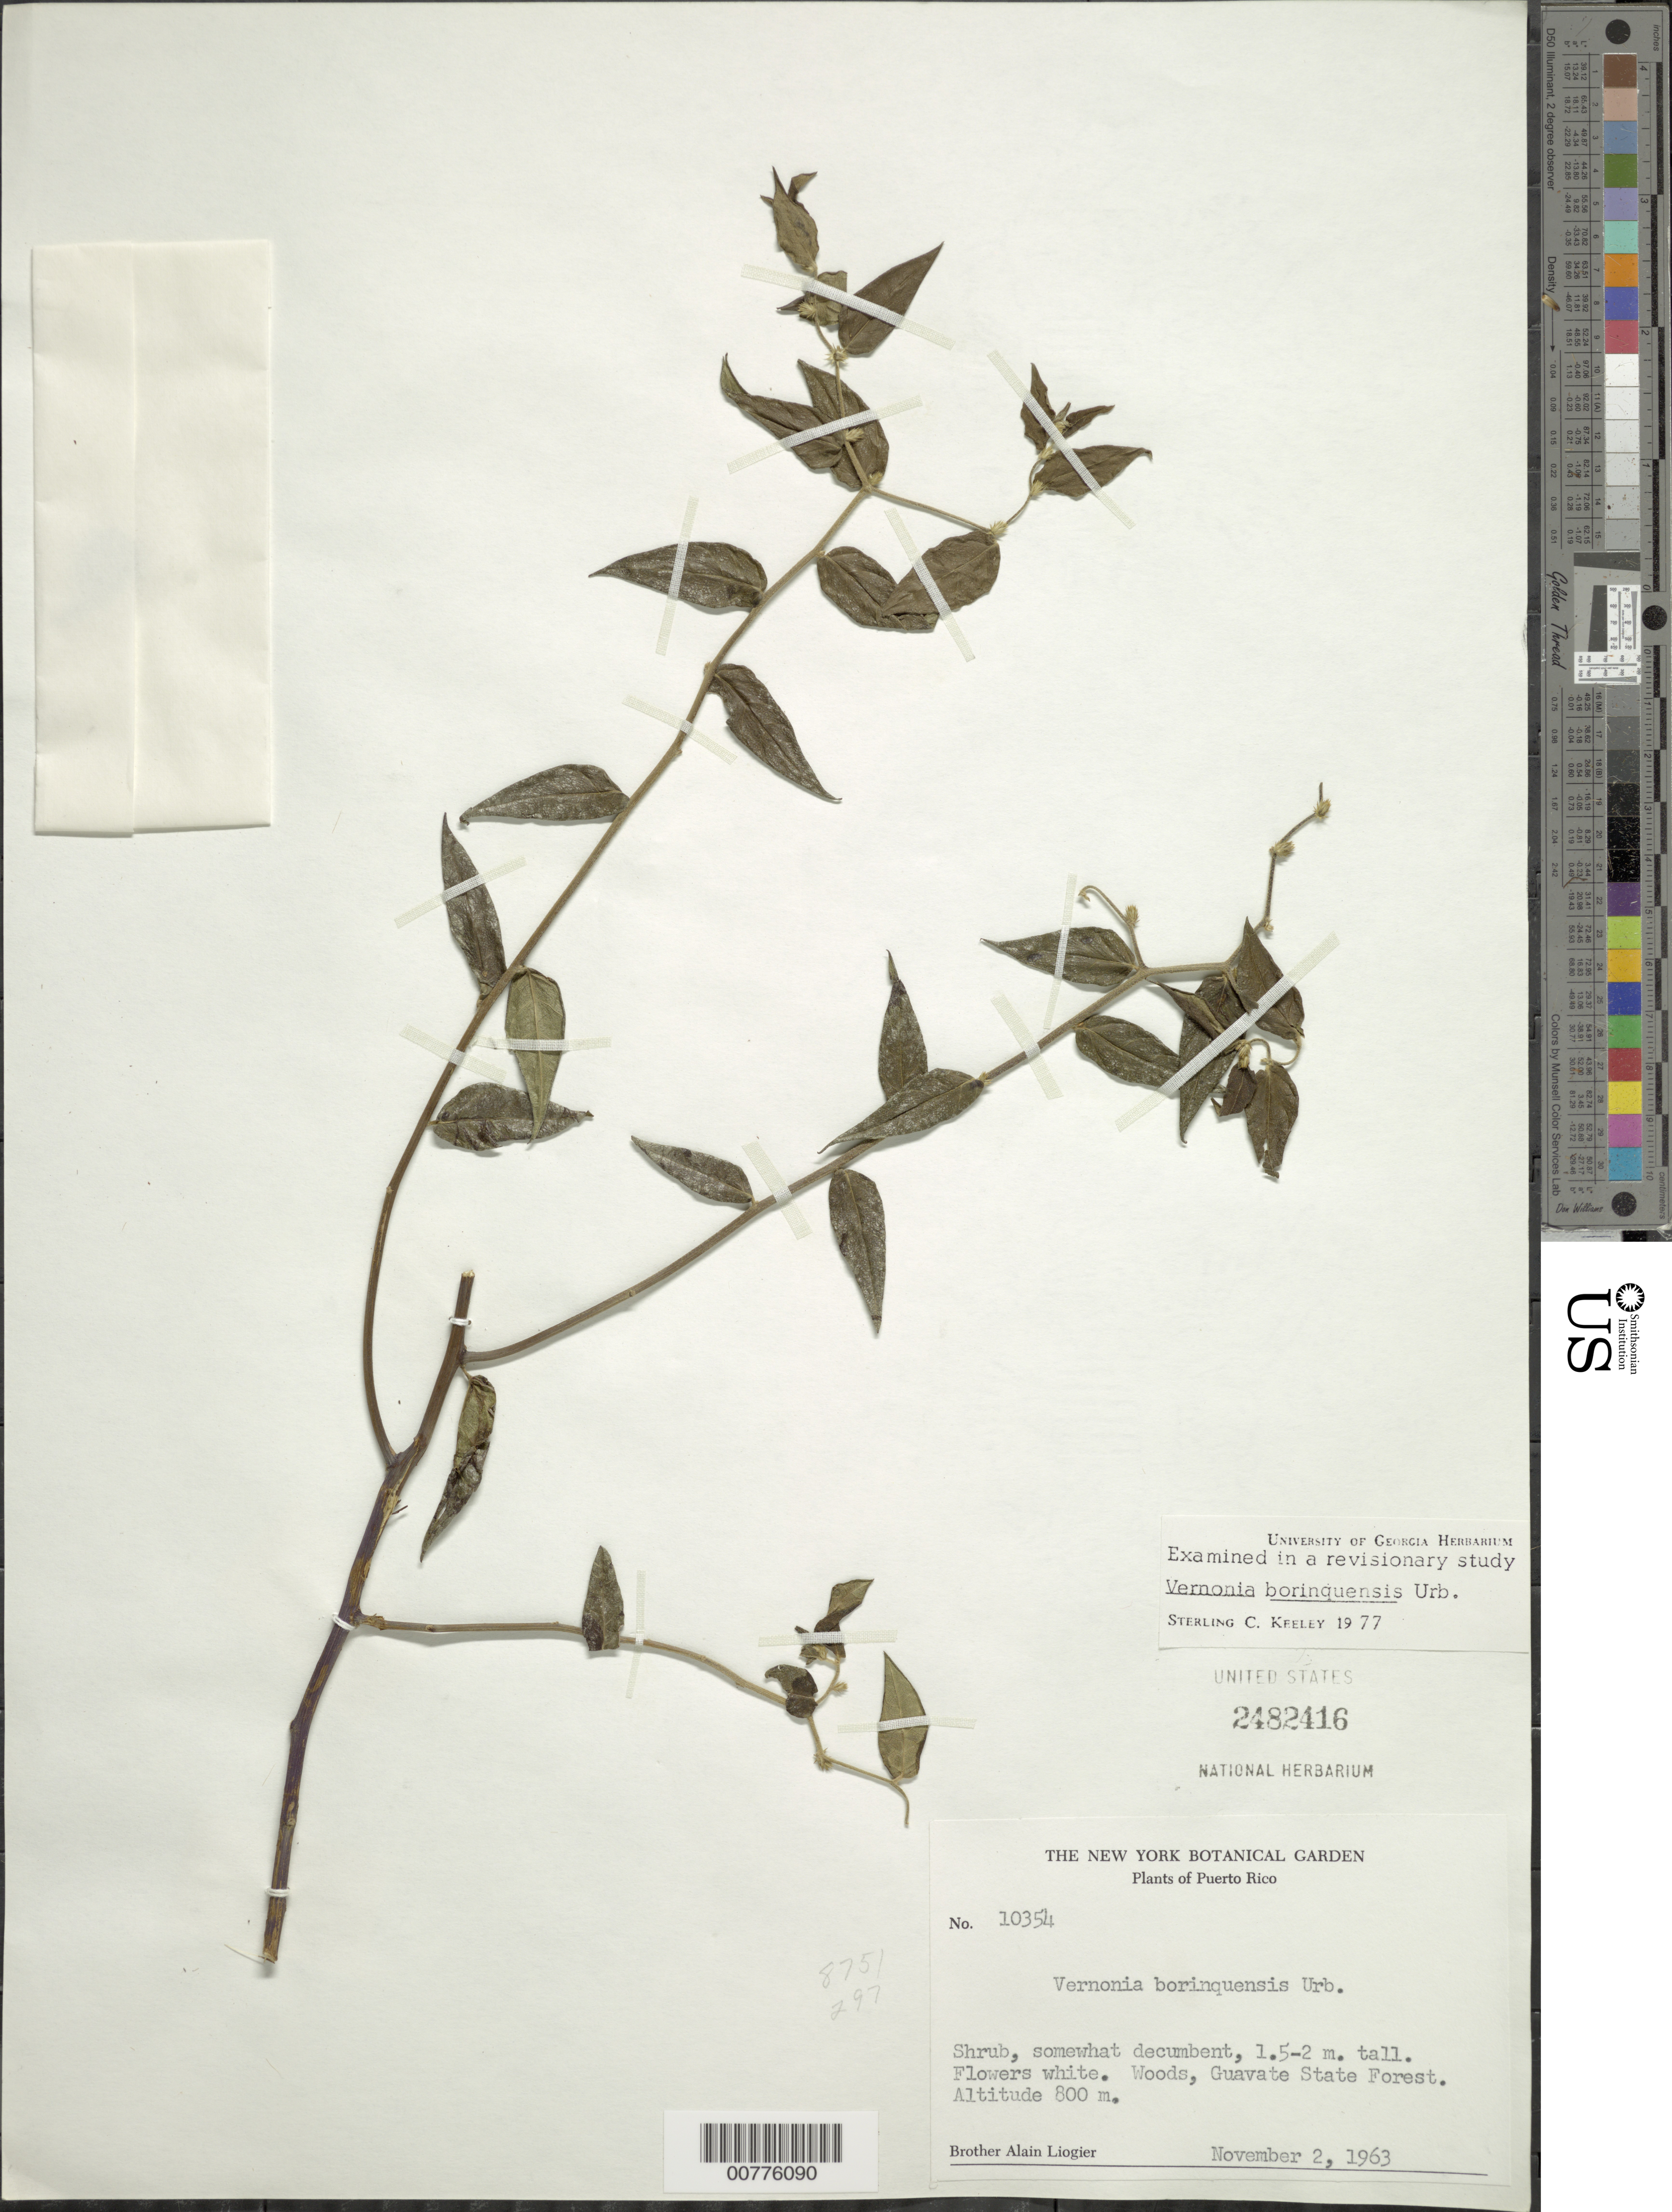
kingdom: Plantae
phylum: Tracheophyta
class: Magnoliopsida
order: Asterales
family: Asteraceae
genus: Lepidaploa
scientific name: Lepidaploa borinquensis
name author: (Urb.) H. Rob.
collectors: A. H. Liogier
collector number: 10354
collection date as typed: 02 Nov 1963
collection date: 1963-11-02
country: Puerto Rico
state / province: Cayey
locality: Guavate State Forest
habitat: In woods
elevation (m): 800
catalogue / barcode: US 2482416